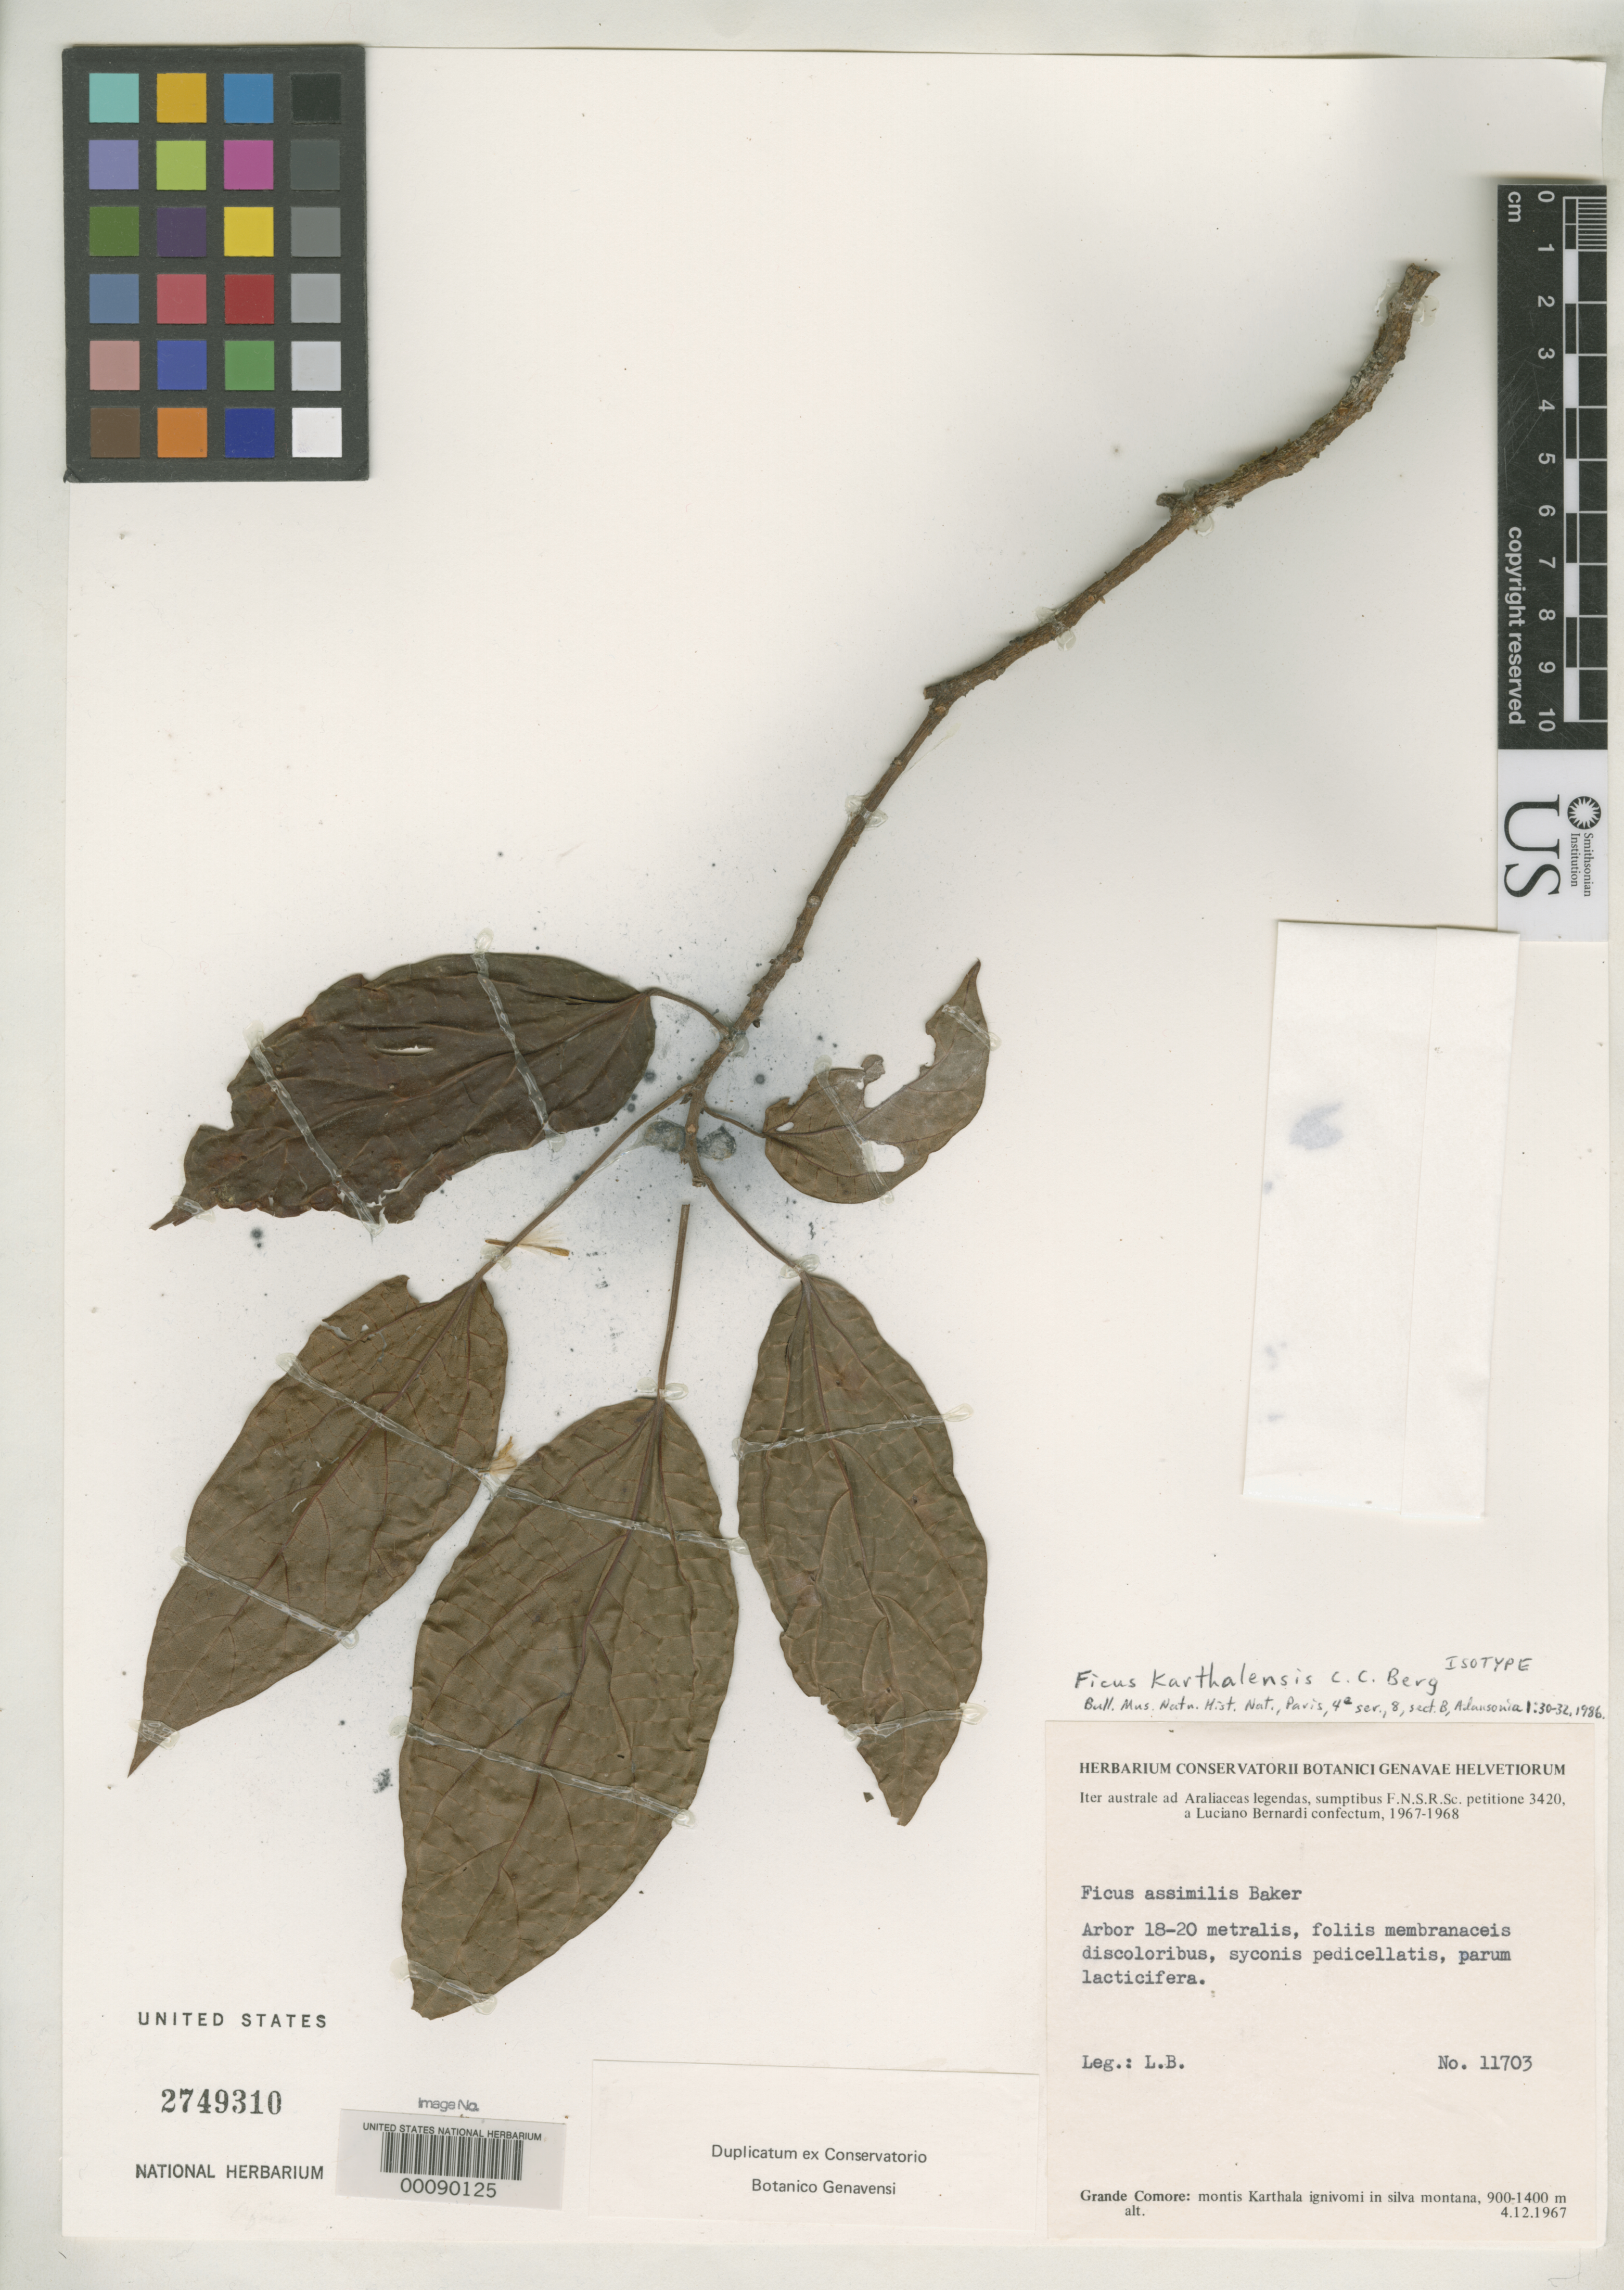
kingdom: Plantae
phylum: Tracheophyta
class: Magnoliopsida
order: Rosales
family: Moraceae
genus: Ficus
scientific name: Ficus karthalensis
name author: C.C. Berg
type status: Isotype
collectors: L. Bernardi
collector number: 11703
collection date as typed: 04 Dec 1967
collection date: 1967-12-04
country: Comoros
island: Grande Comore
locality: Karthala Volcano.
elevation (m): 900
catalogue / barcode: US 2479310